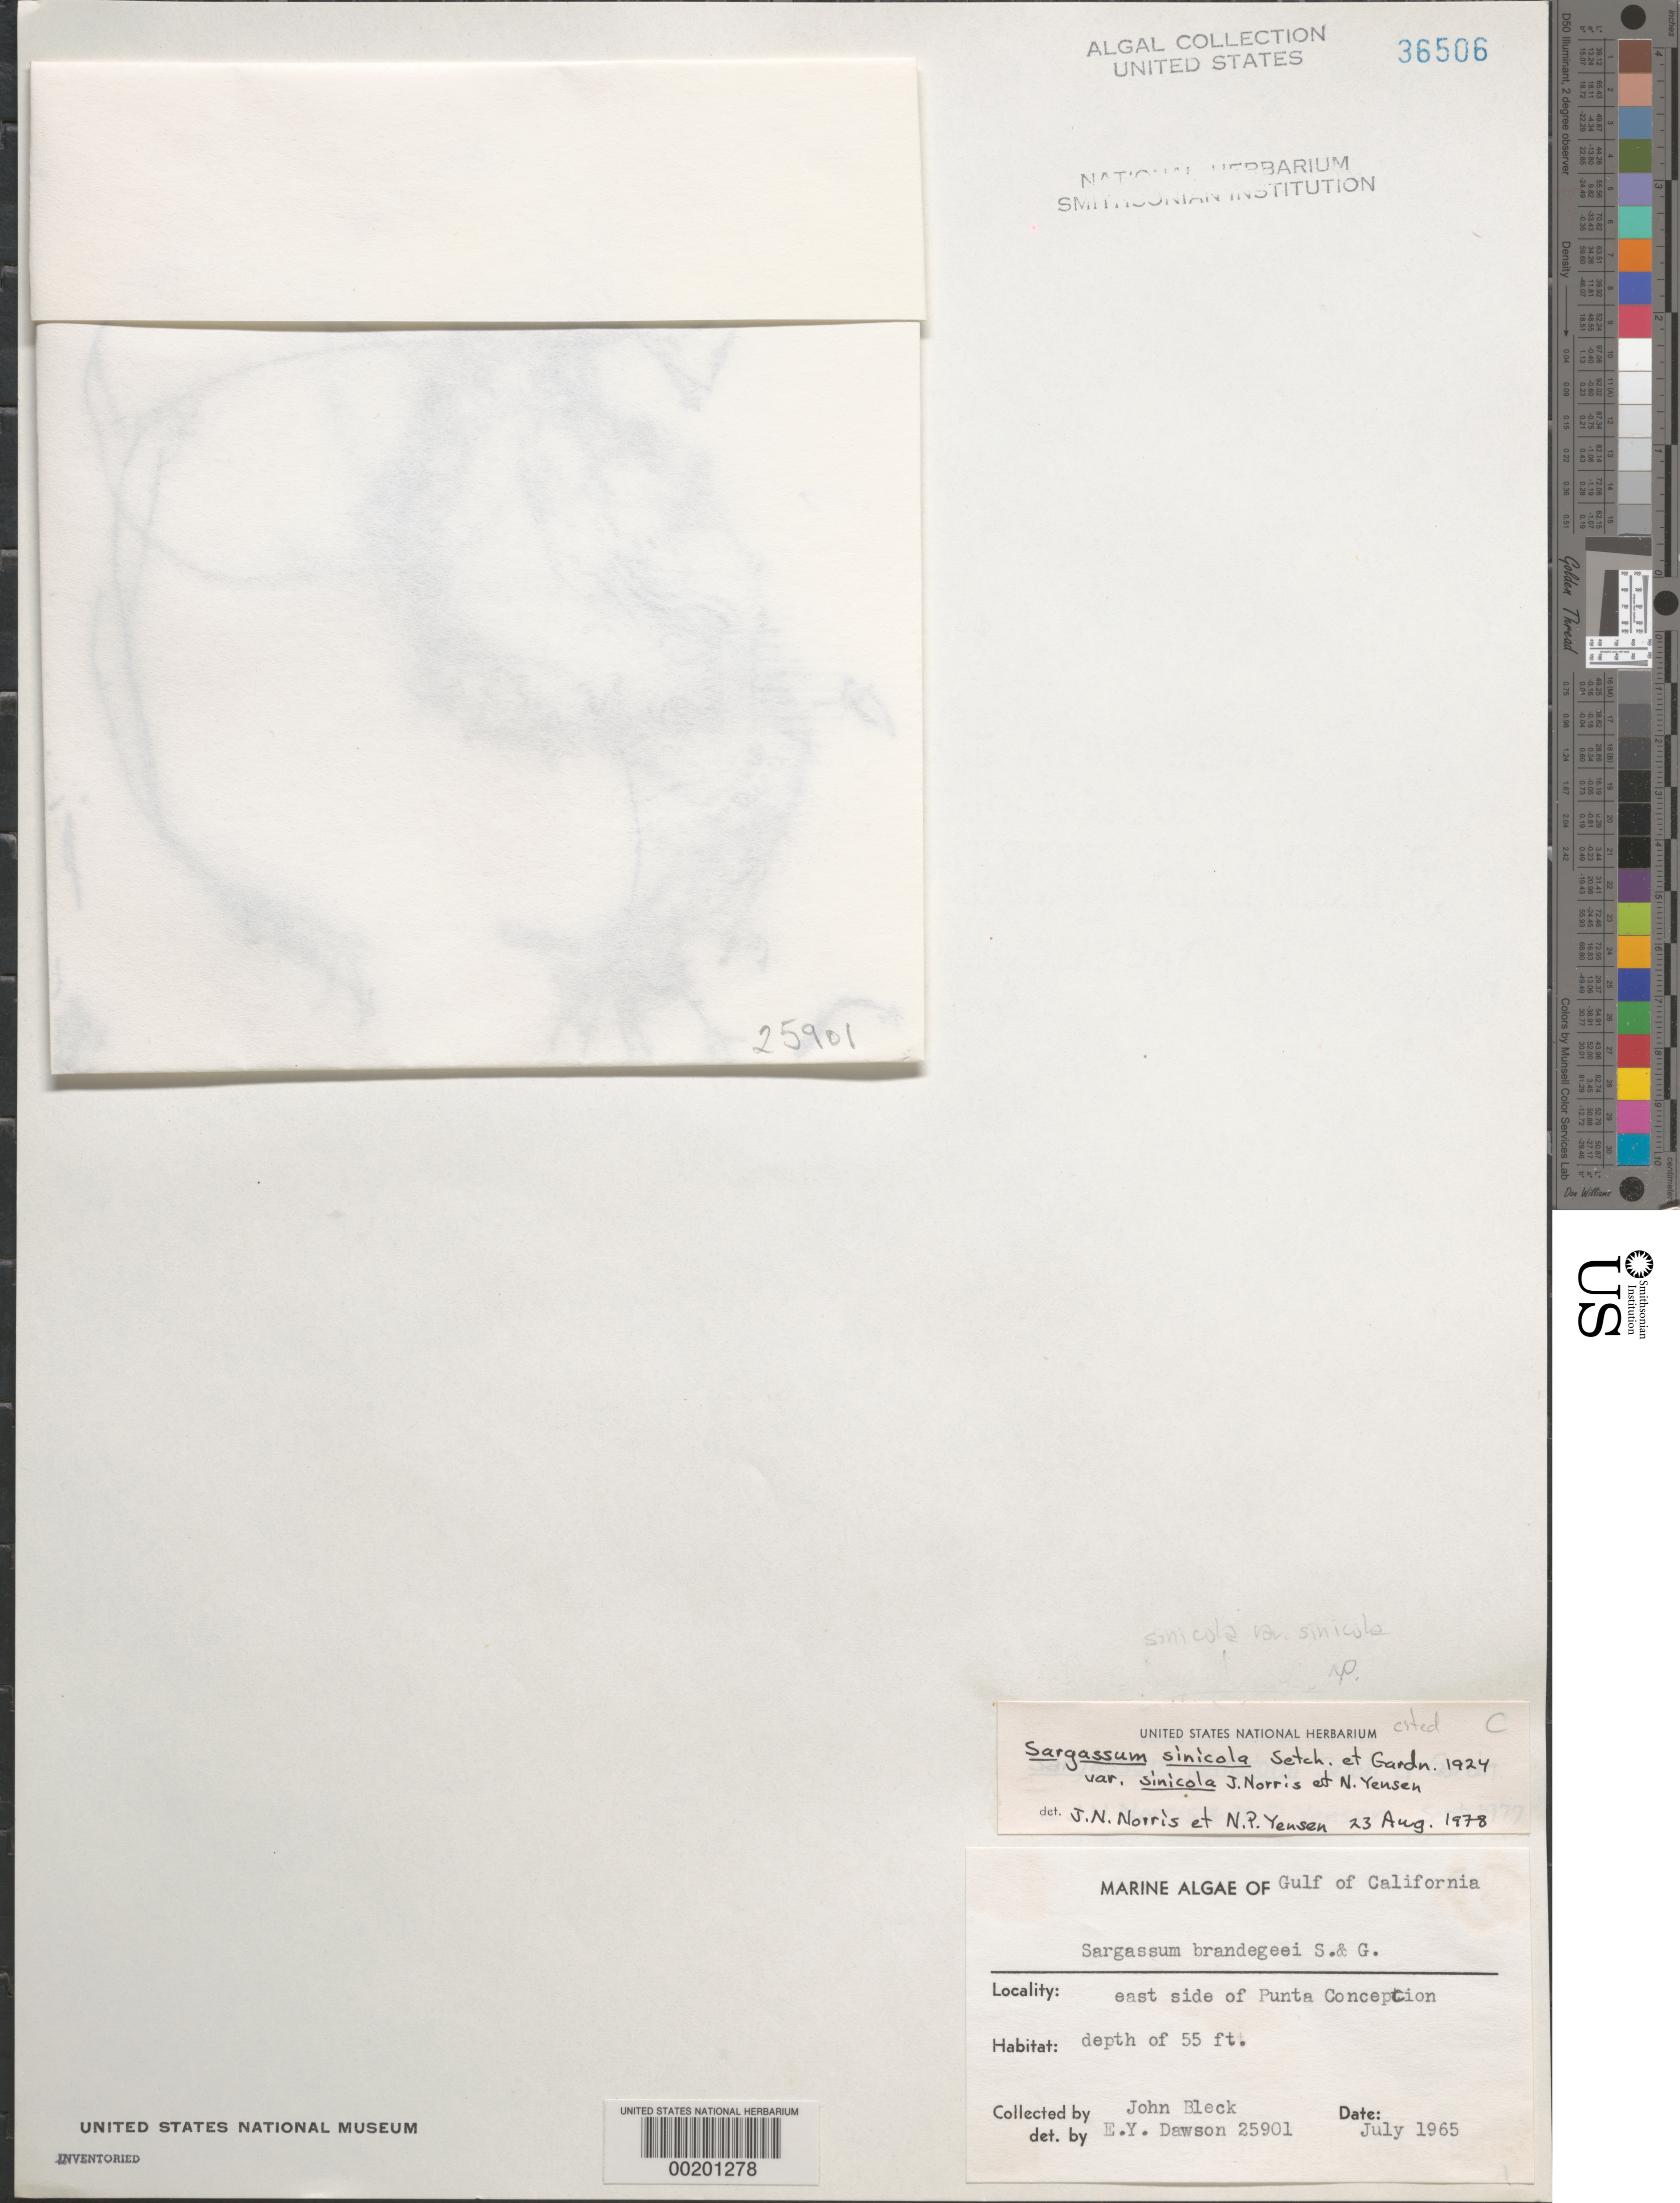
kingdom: Chromista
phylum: Ochrophyta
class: Phaeophyceae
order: Fucales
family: Sargassaceae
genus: Sargassum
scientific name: Sargassum sinicola var. sinicola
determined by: Norris, J. N.; Yensen, N. P.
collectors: J. Bleck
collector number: EYD 25901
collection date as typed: Jul 1965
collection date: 1965-07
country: Mexico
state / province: Baja California Sur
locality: Punta Concepcion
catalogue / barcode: US 36506